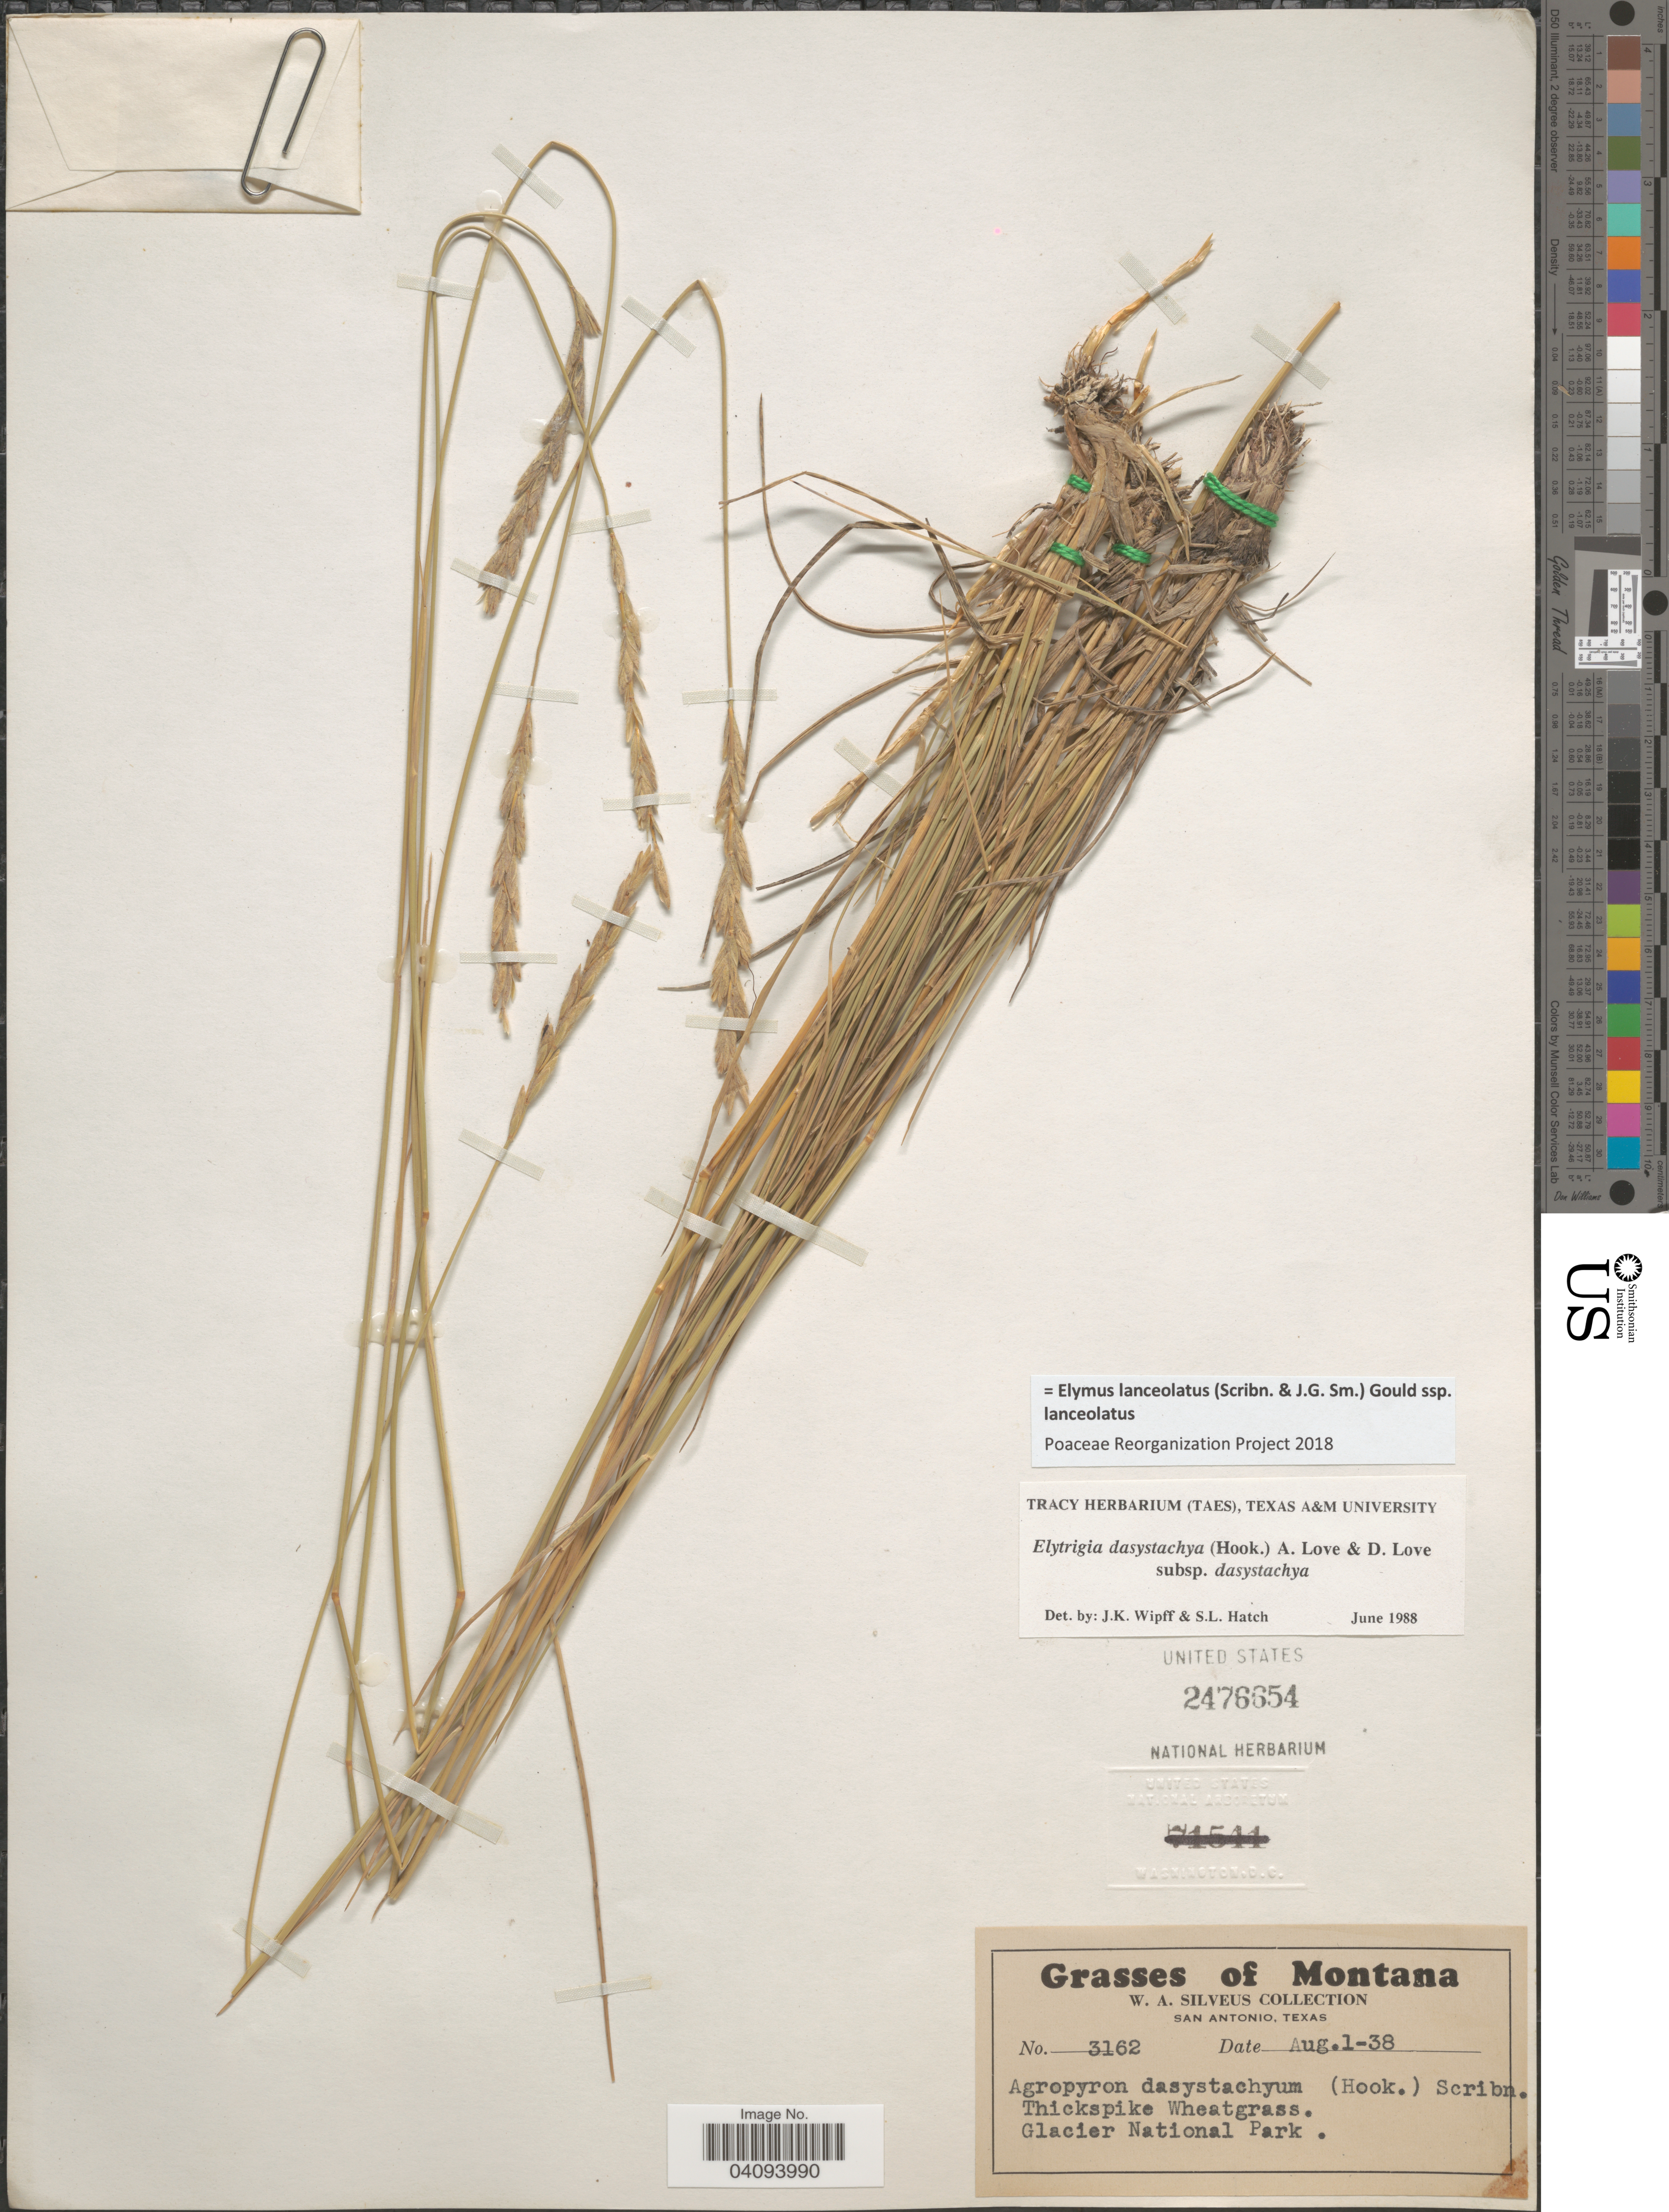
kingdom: Plantae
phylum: Tracheophyta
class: Liliopsida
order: Poales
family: Poaceae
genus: Elymus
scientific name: Elymus lanceolatus subsp. lanceolatus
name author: (Scribn. & J.G. Sm.) Gould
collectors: W. Silveus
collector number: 3162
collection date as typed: Transcribed d/m/y: 1/8/38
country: United States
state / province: Montana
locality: Glacier National Park.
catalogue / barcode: US 2476654